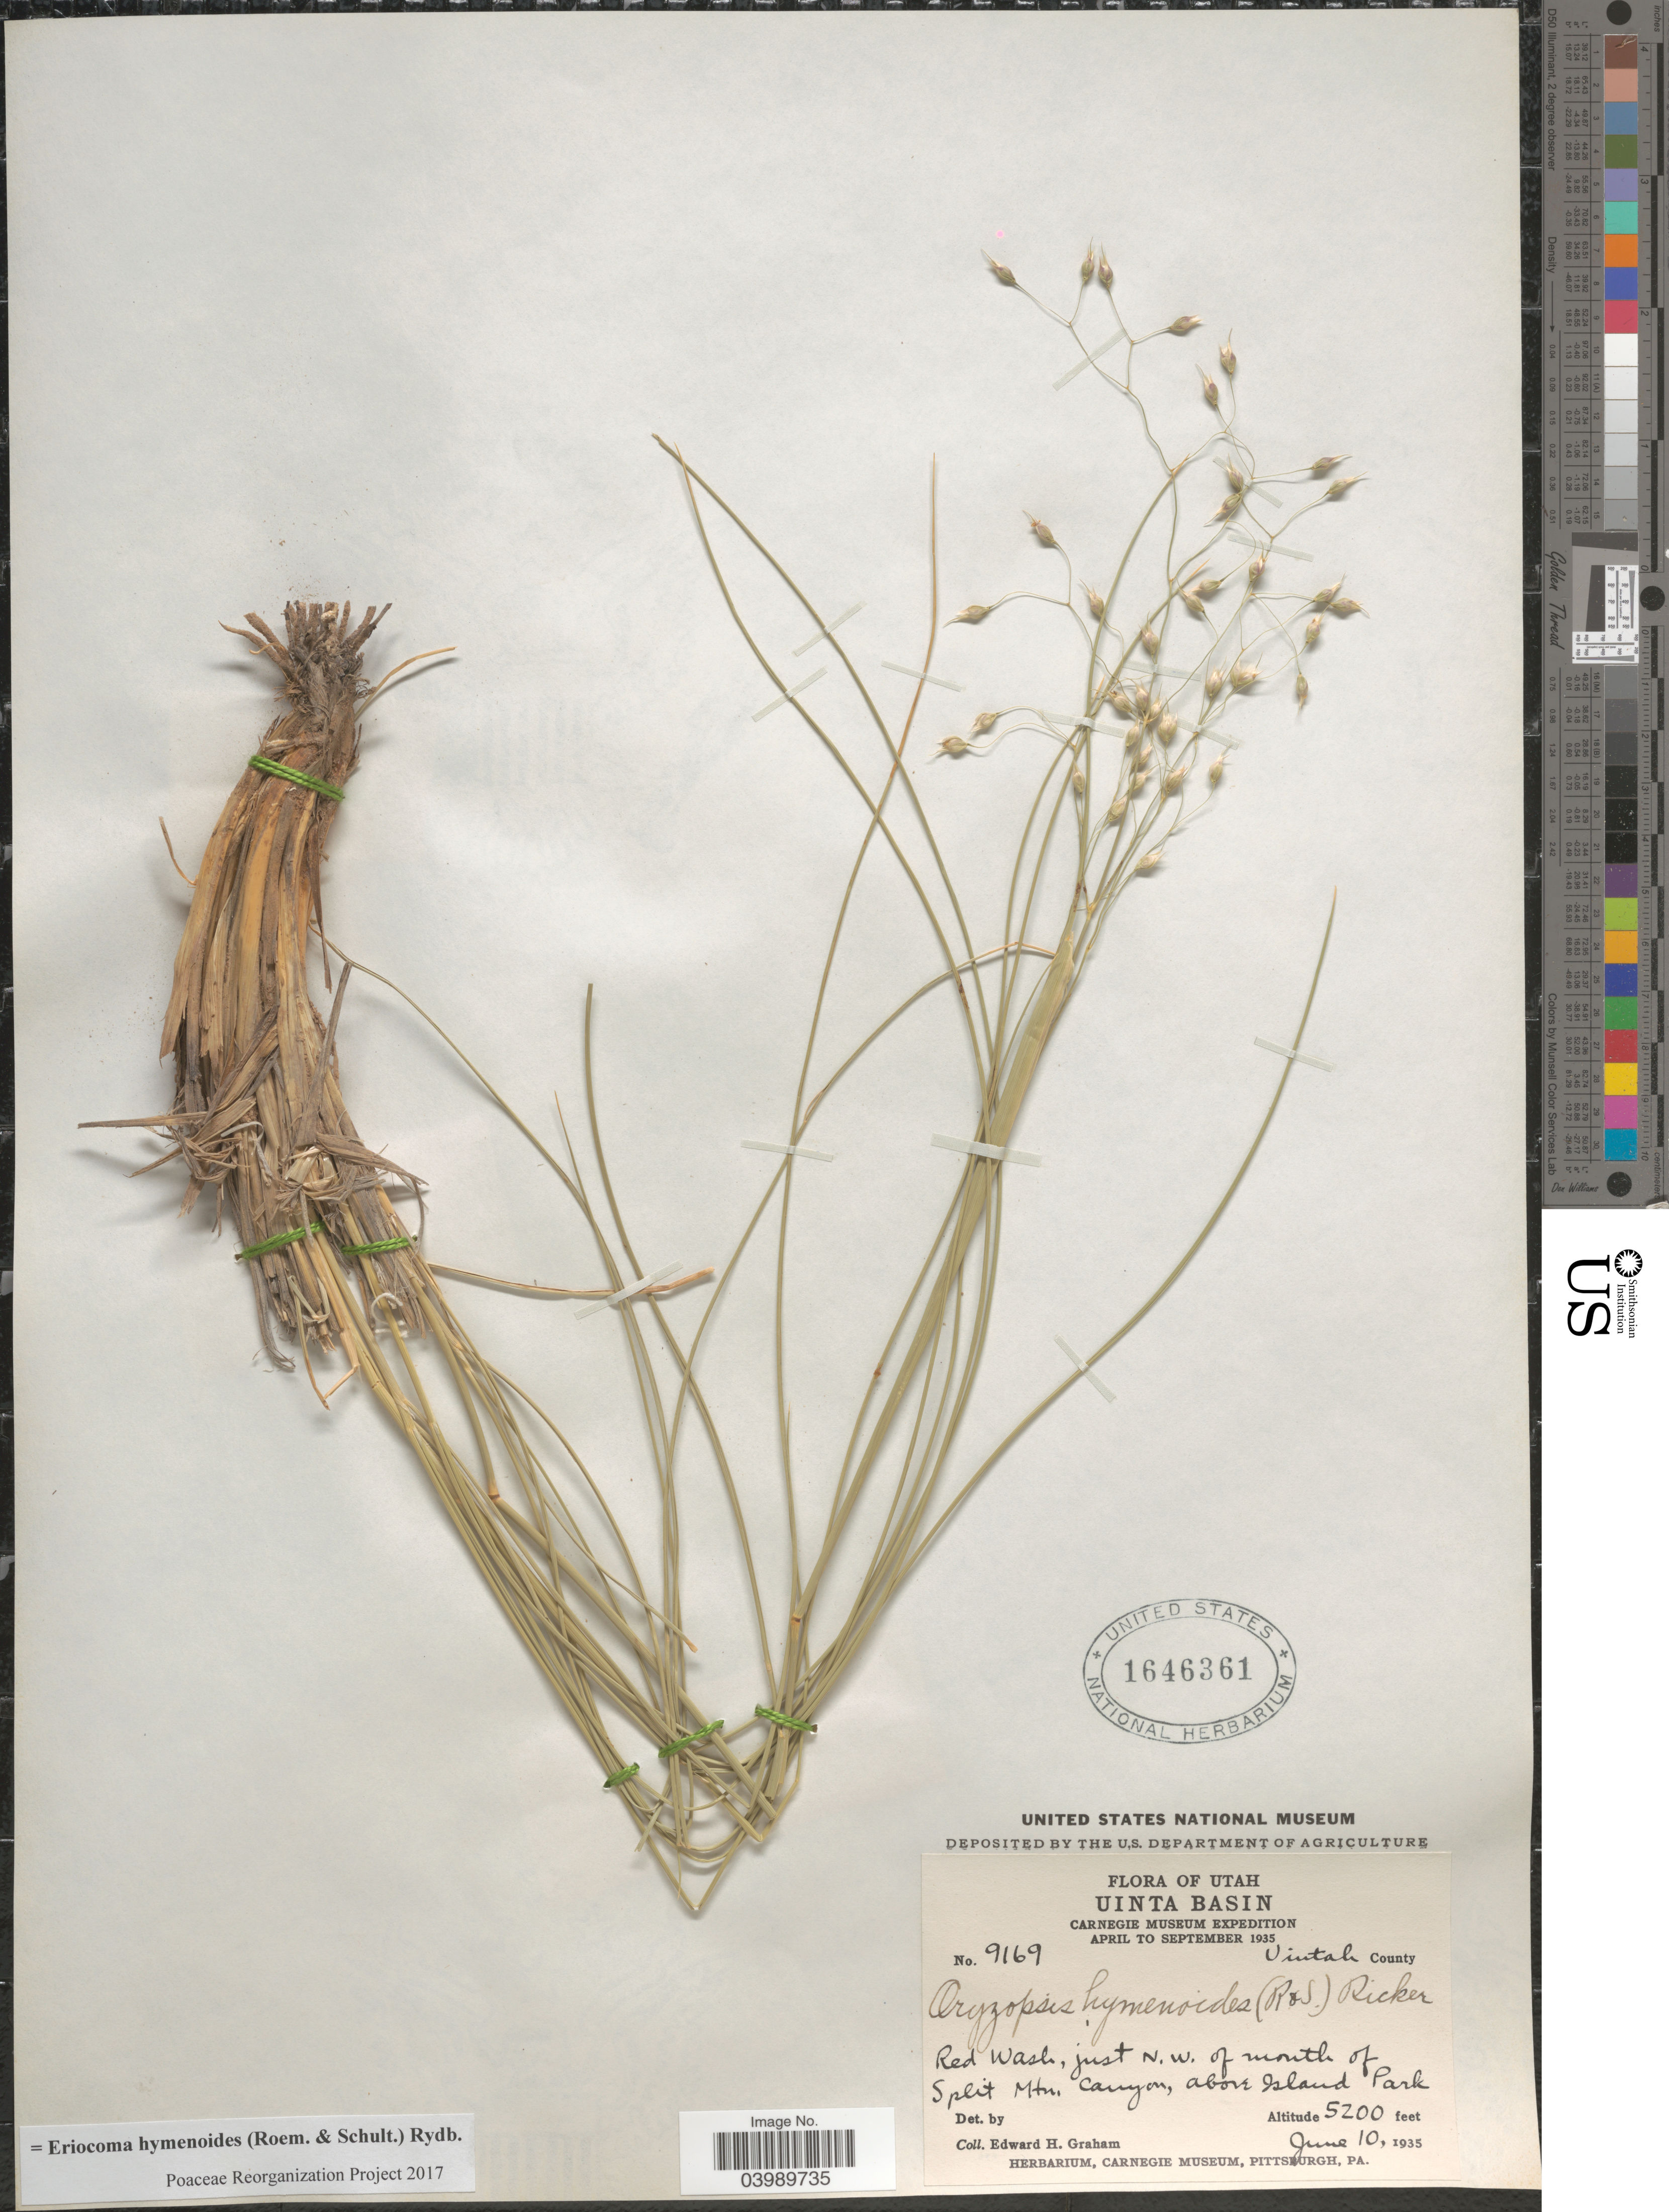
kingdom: Plantae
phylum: Tracheophyta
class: Liliopsida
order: Poales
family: Poaceae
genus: Eriocoma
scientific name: Eriocoma hymenoides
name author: (Roem. & Schult.) Rydb.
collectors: E. H. Graham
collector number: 9169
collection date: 1935-06-10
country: United States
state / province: Utah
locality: Uinta Basin. Uintah County. Red Wash, just N.W. of mouth of Split Mtn. Canyon, above Island Park.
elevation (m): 1585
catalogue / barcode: US 1646361